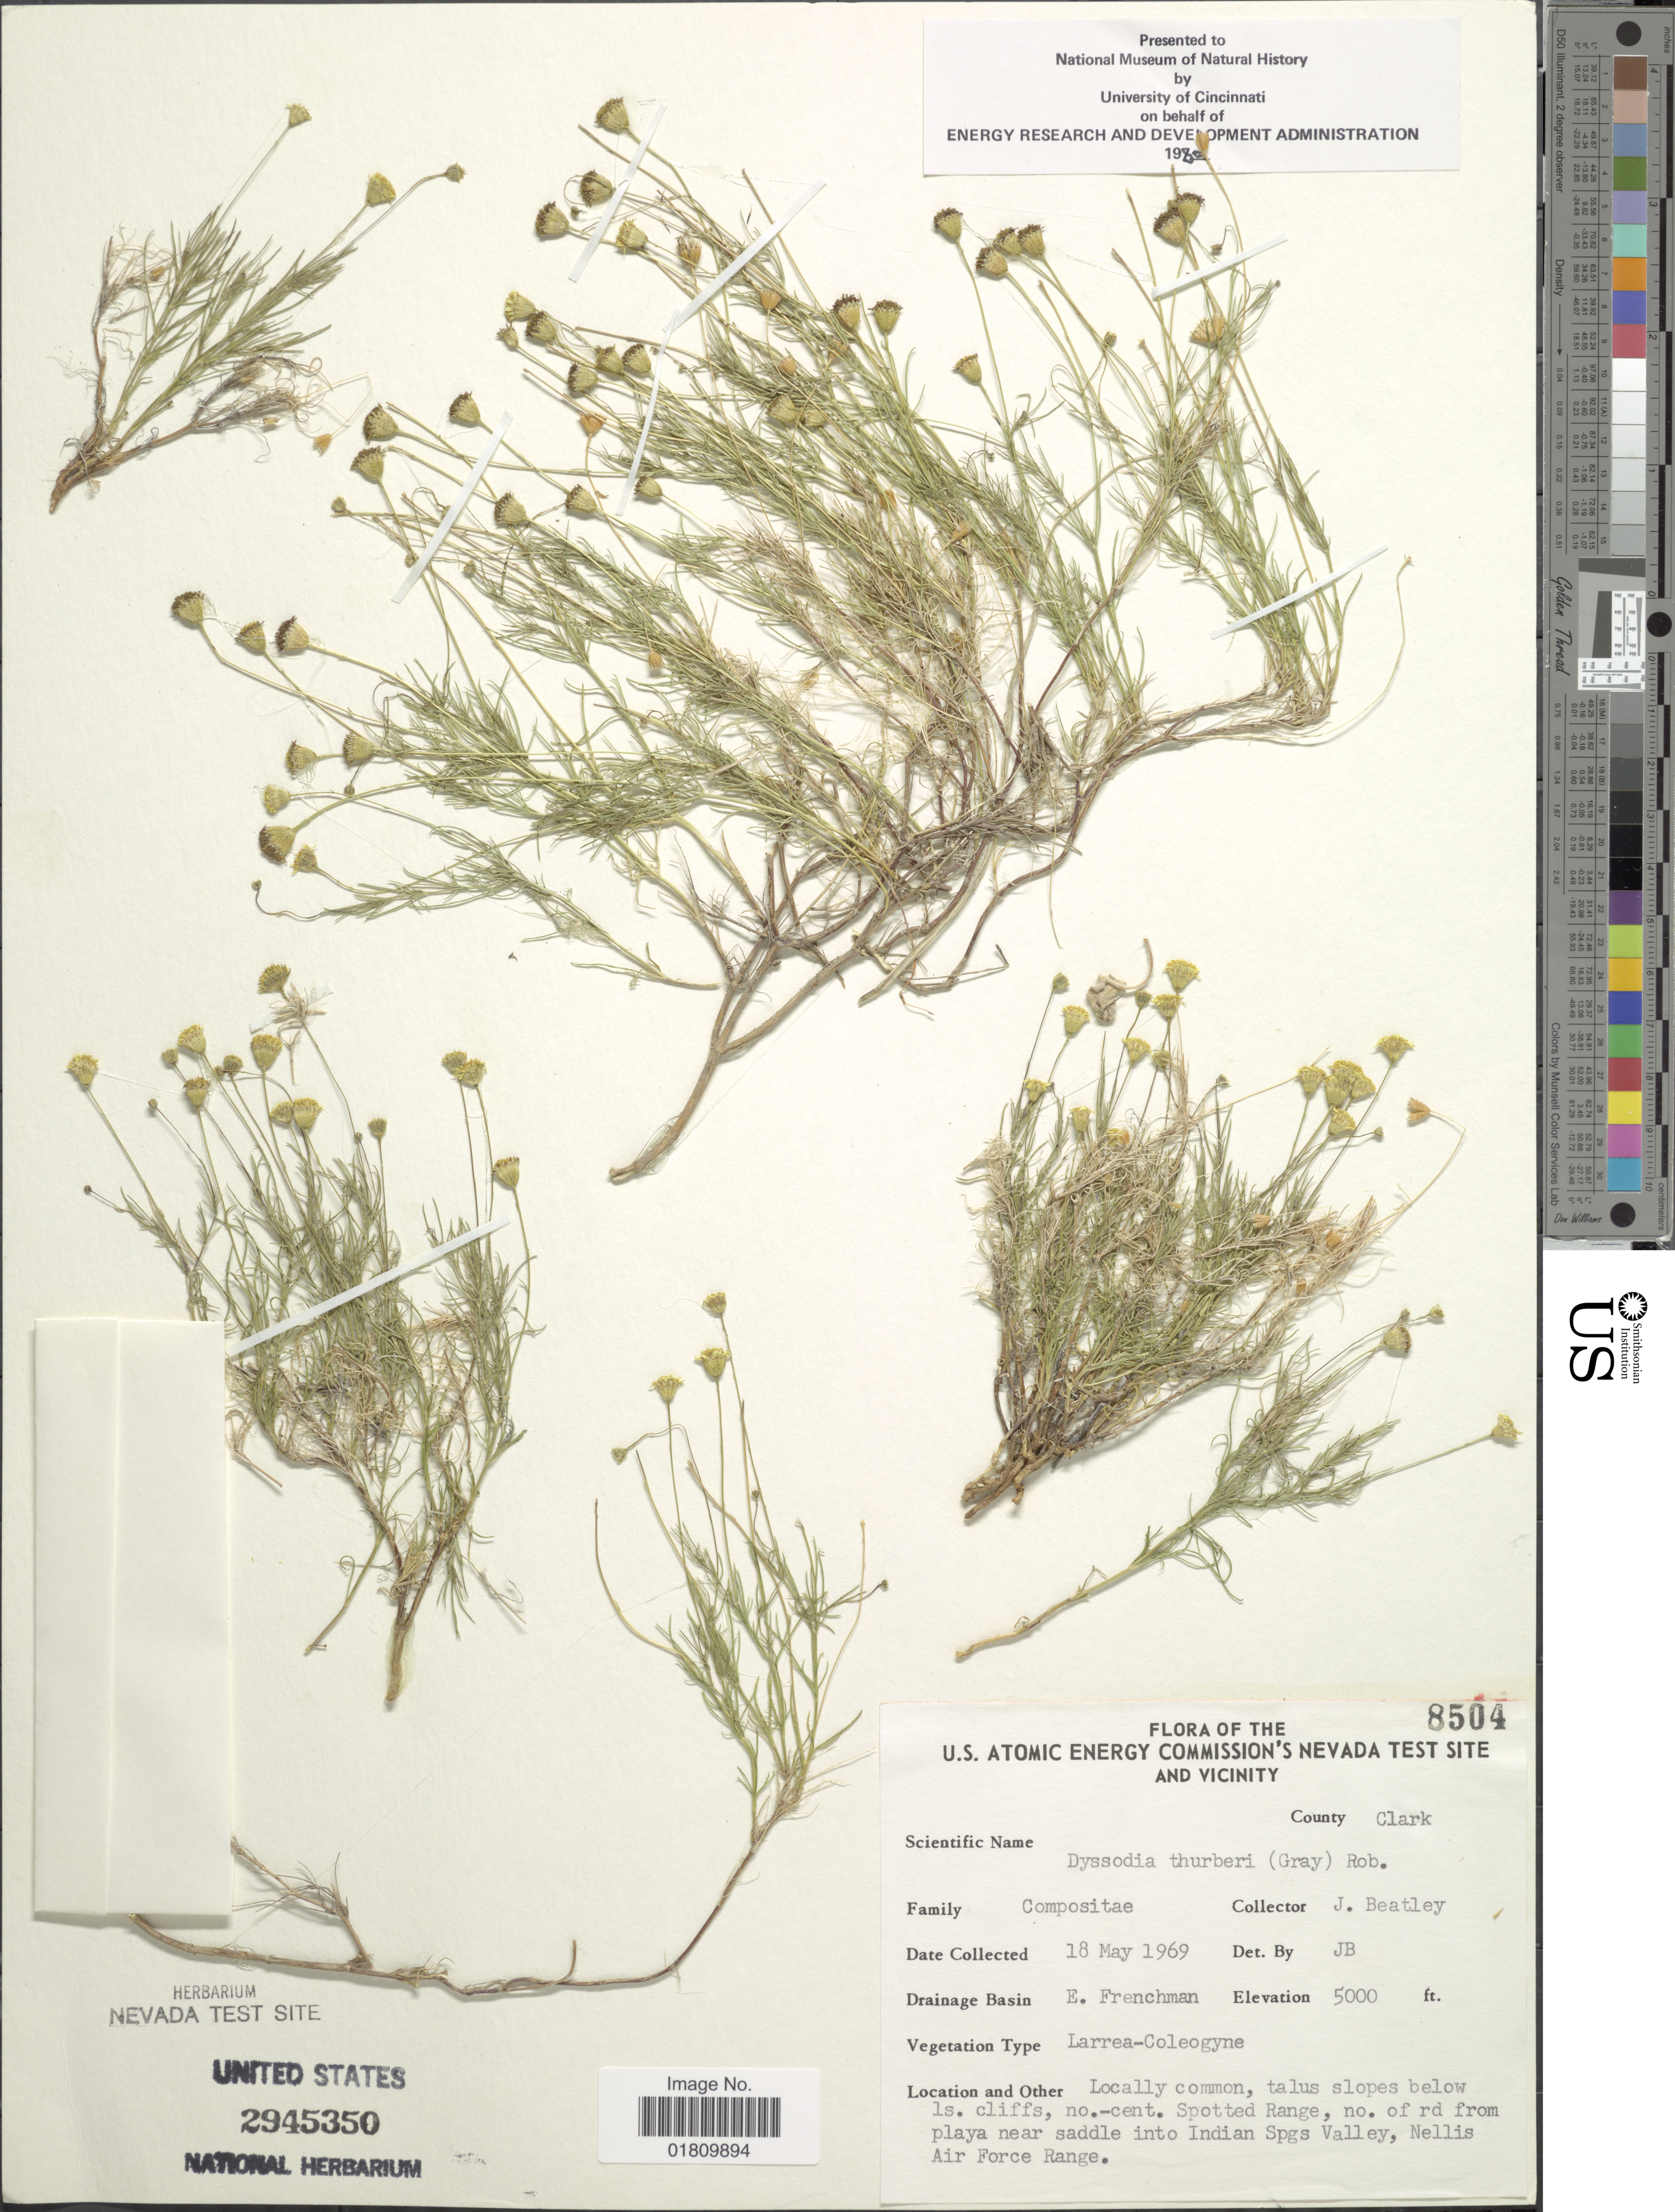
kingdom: Plantae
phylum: Tracheophyta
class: Magnoliopsida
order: Asterales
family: Asteraceae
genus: Thymophylla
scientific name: Thymophylla pentachaeta var. belenidium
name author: (DC.) Strother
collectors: J. C. Beatley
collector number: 8504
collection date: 1969-05-18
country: United States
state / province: Nevada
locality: U.S. Atomic Energy Commision's Nevada Test Site and Vicinity, E. Frenchman, talus slopes below ls. cliffs, no.-cent. spotted Range, no. of rd. from playa near saddle into Indian Spgs Valley, Nellis Air Force Range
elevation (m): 1524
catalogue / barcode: US 2945350